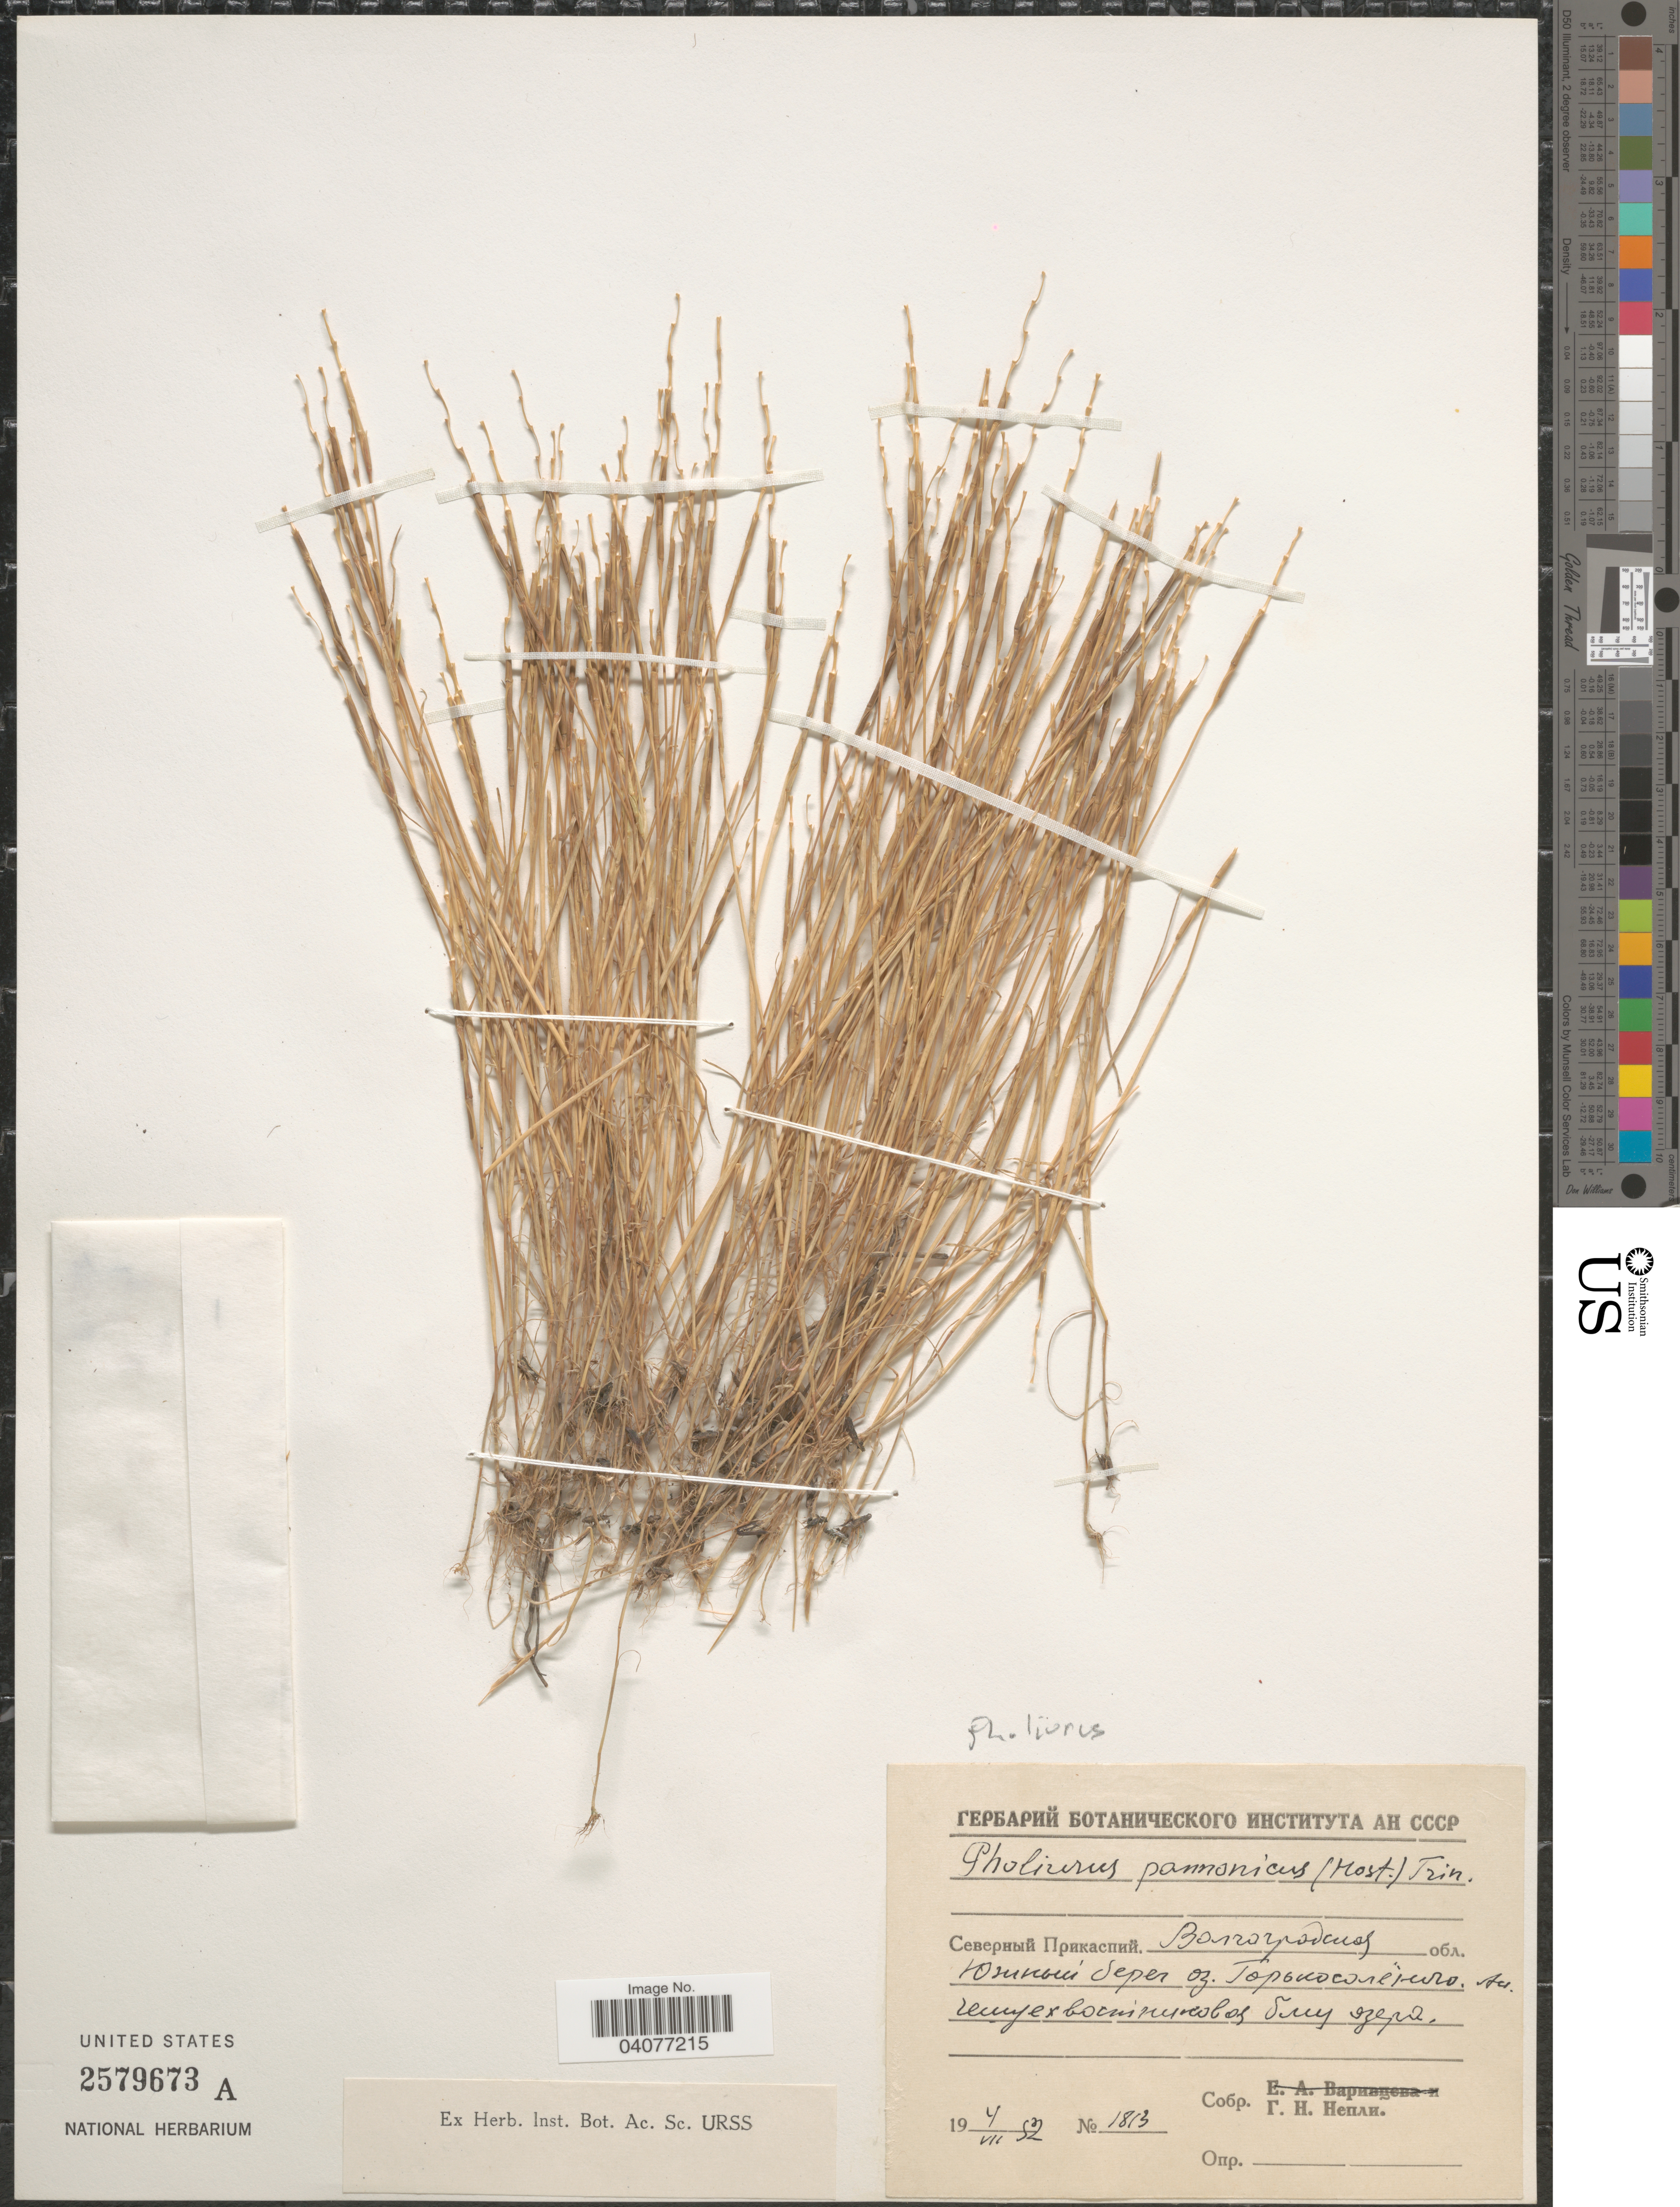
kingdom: Plantae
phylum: Tracheophyta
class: Liliopsida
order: Poales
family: Poaceae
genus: Pholiurus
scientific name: Pholiurus pannonicus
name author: (Host) Trin.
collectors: G. Nepli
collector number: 1813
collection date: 1952-07-04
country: Russian Federation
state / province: Volgograd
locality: Gorko-Solenoye Lake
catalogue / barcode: US 2579673A